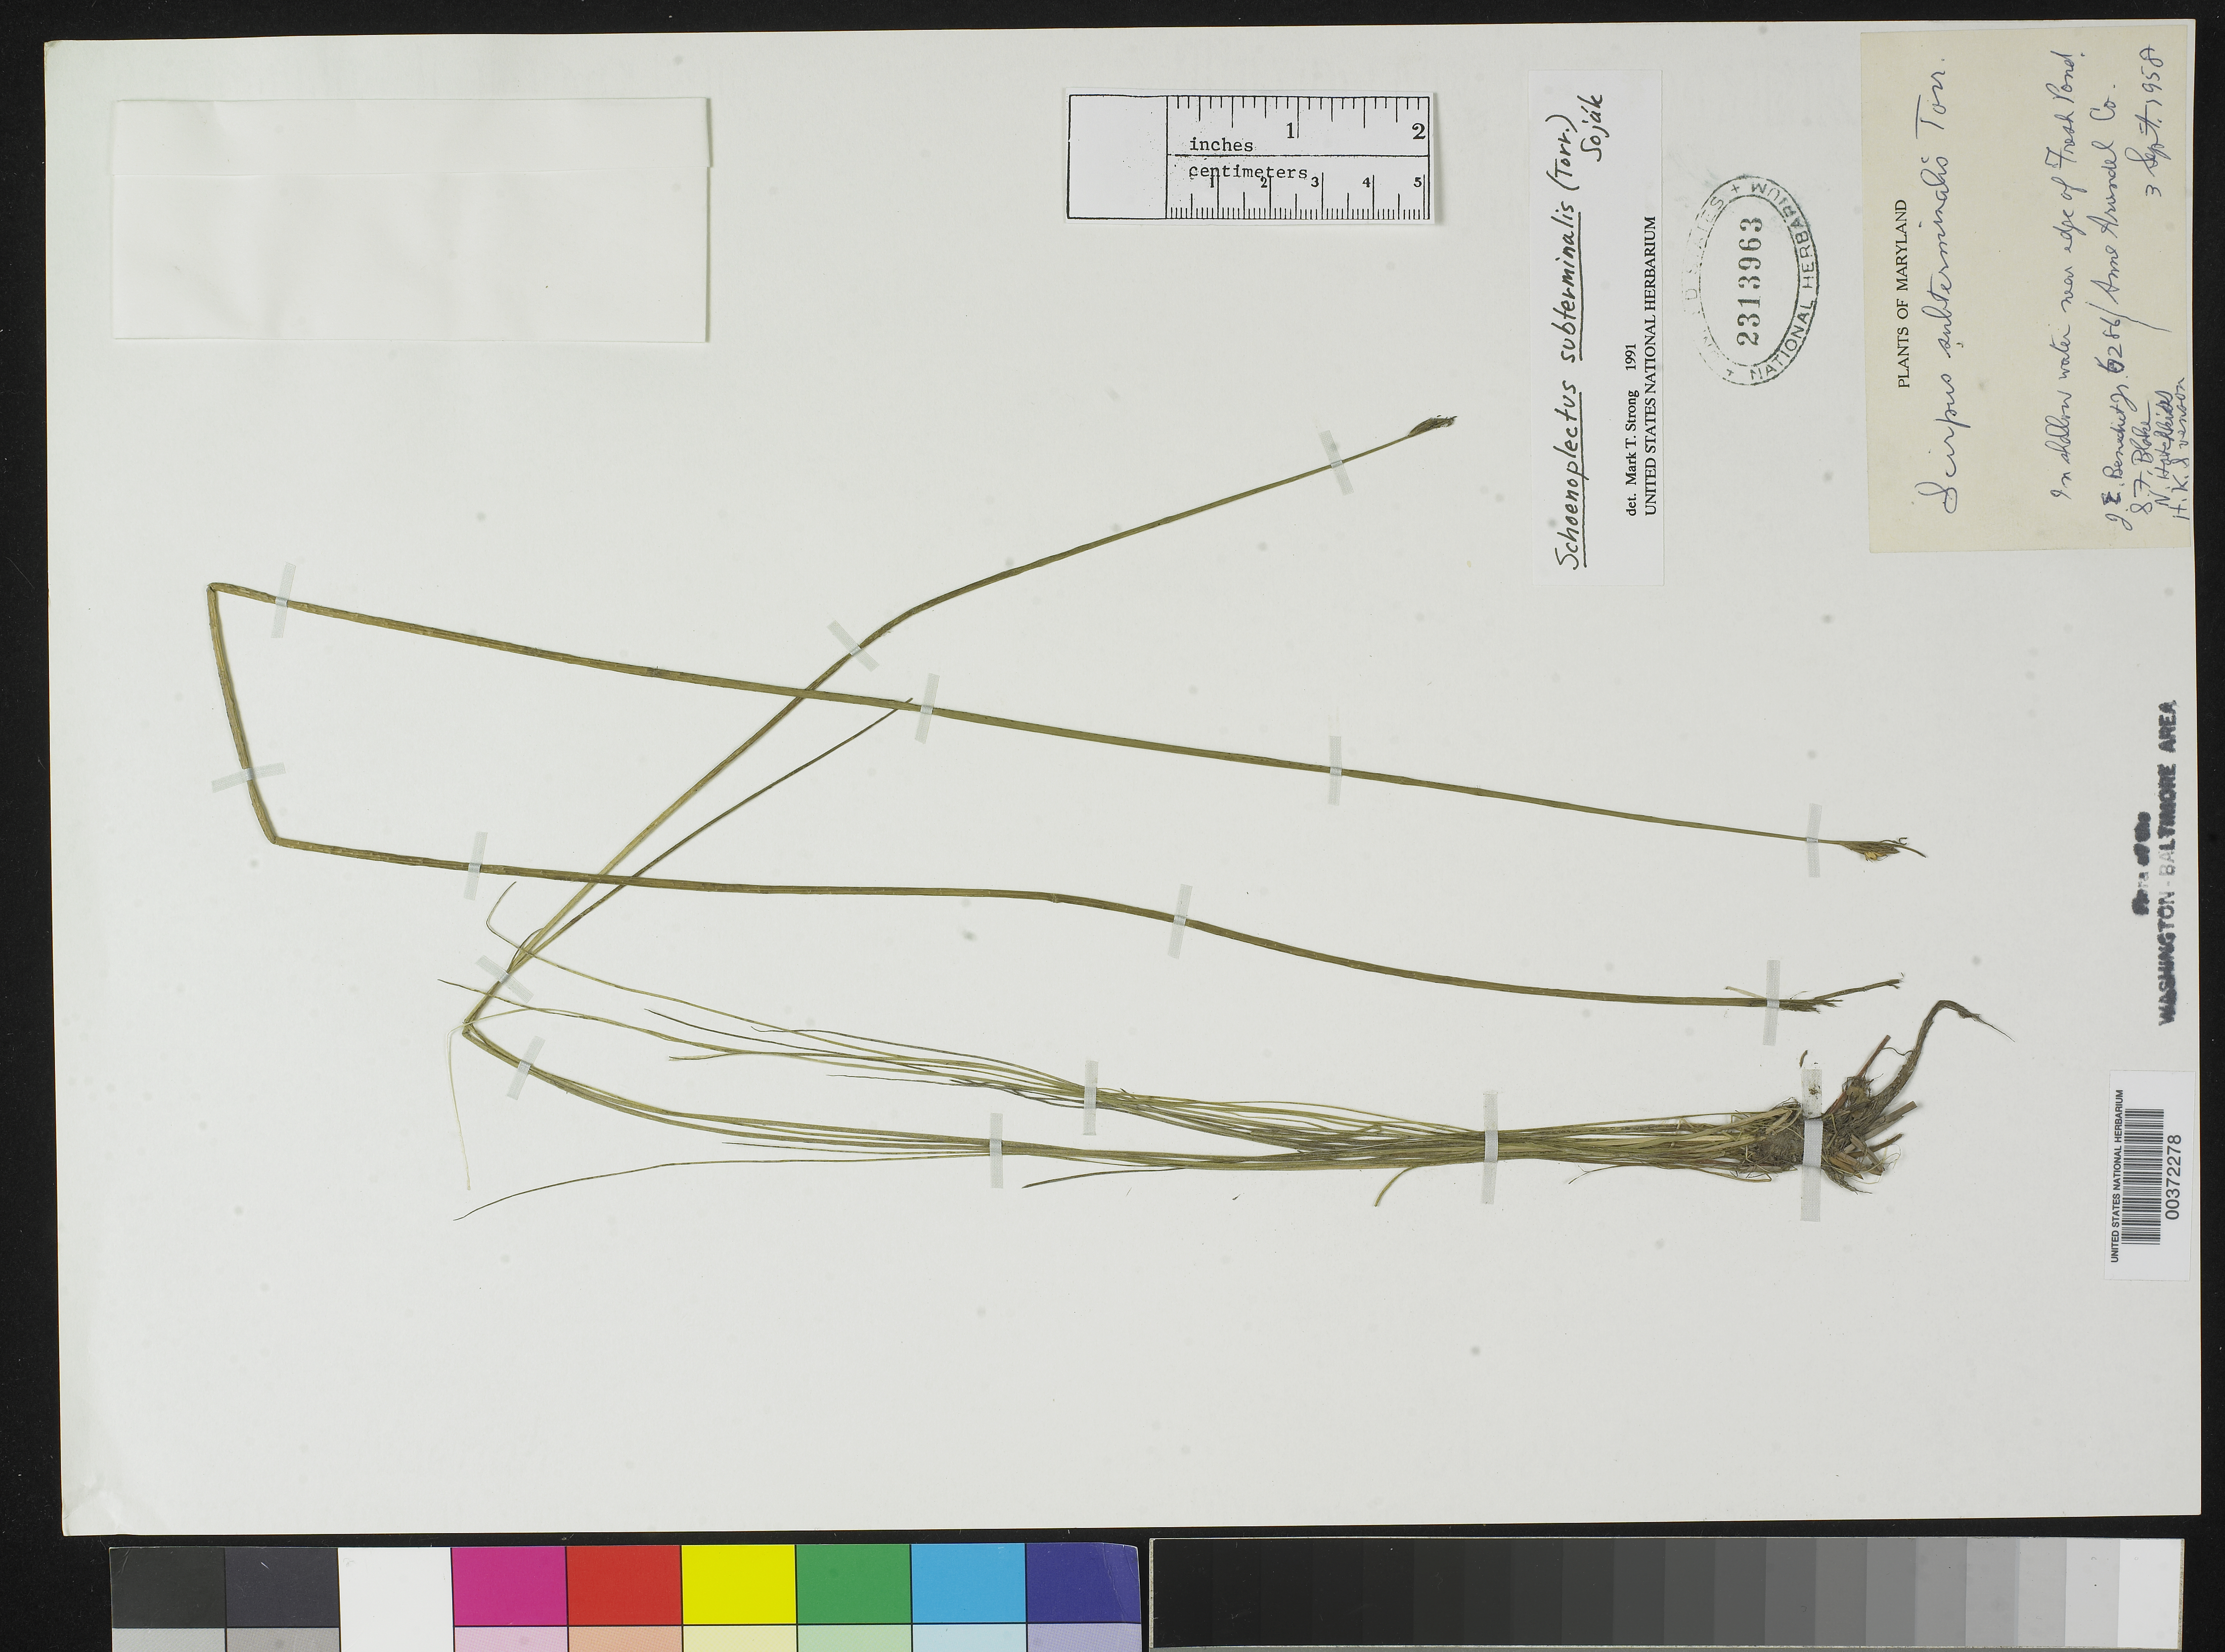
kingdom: Plantae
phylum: Tracheophyta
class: Liliopsida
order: Poales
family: Cyperaceae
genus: Schoenoplectus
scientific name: Schoenoplectus subterminalis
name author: (Torr.) Soják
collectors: J. E. Benedict, S. Blake, N. Hotchkiss & H. Svenson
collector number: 6286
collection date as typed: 03 Sep 1958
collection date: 1958-09-03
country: United States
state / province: Maryland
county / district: Anne Arundel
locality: Fresh Pond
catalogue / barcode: US 2313963